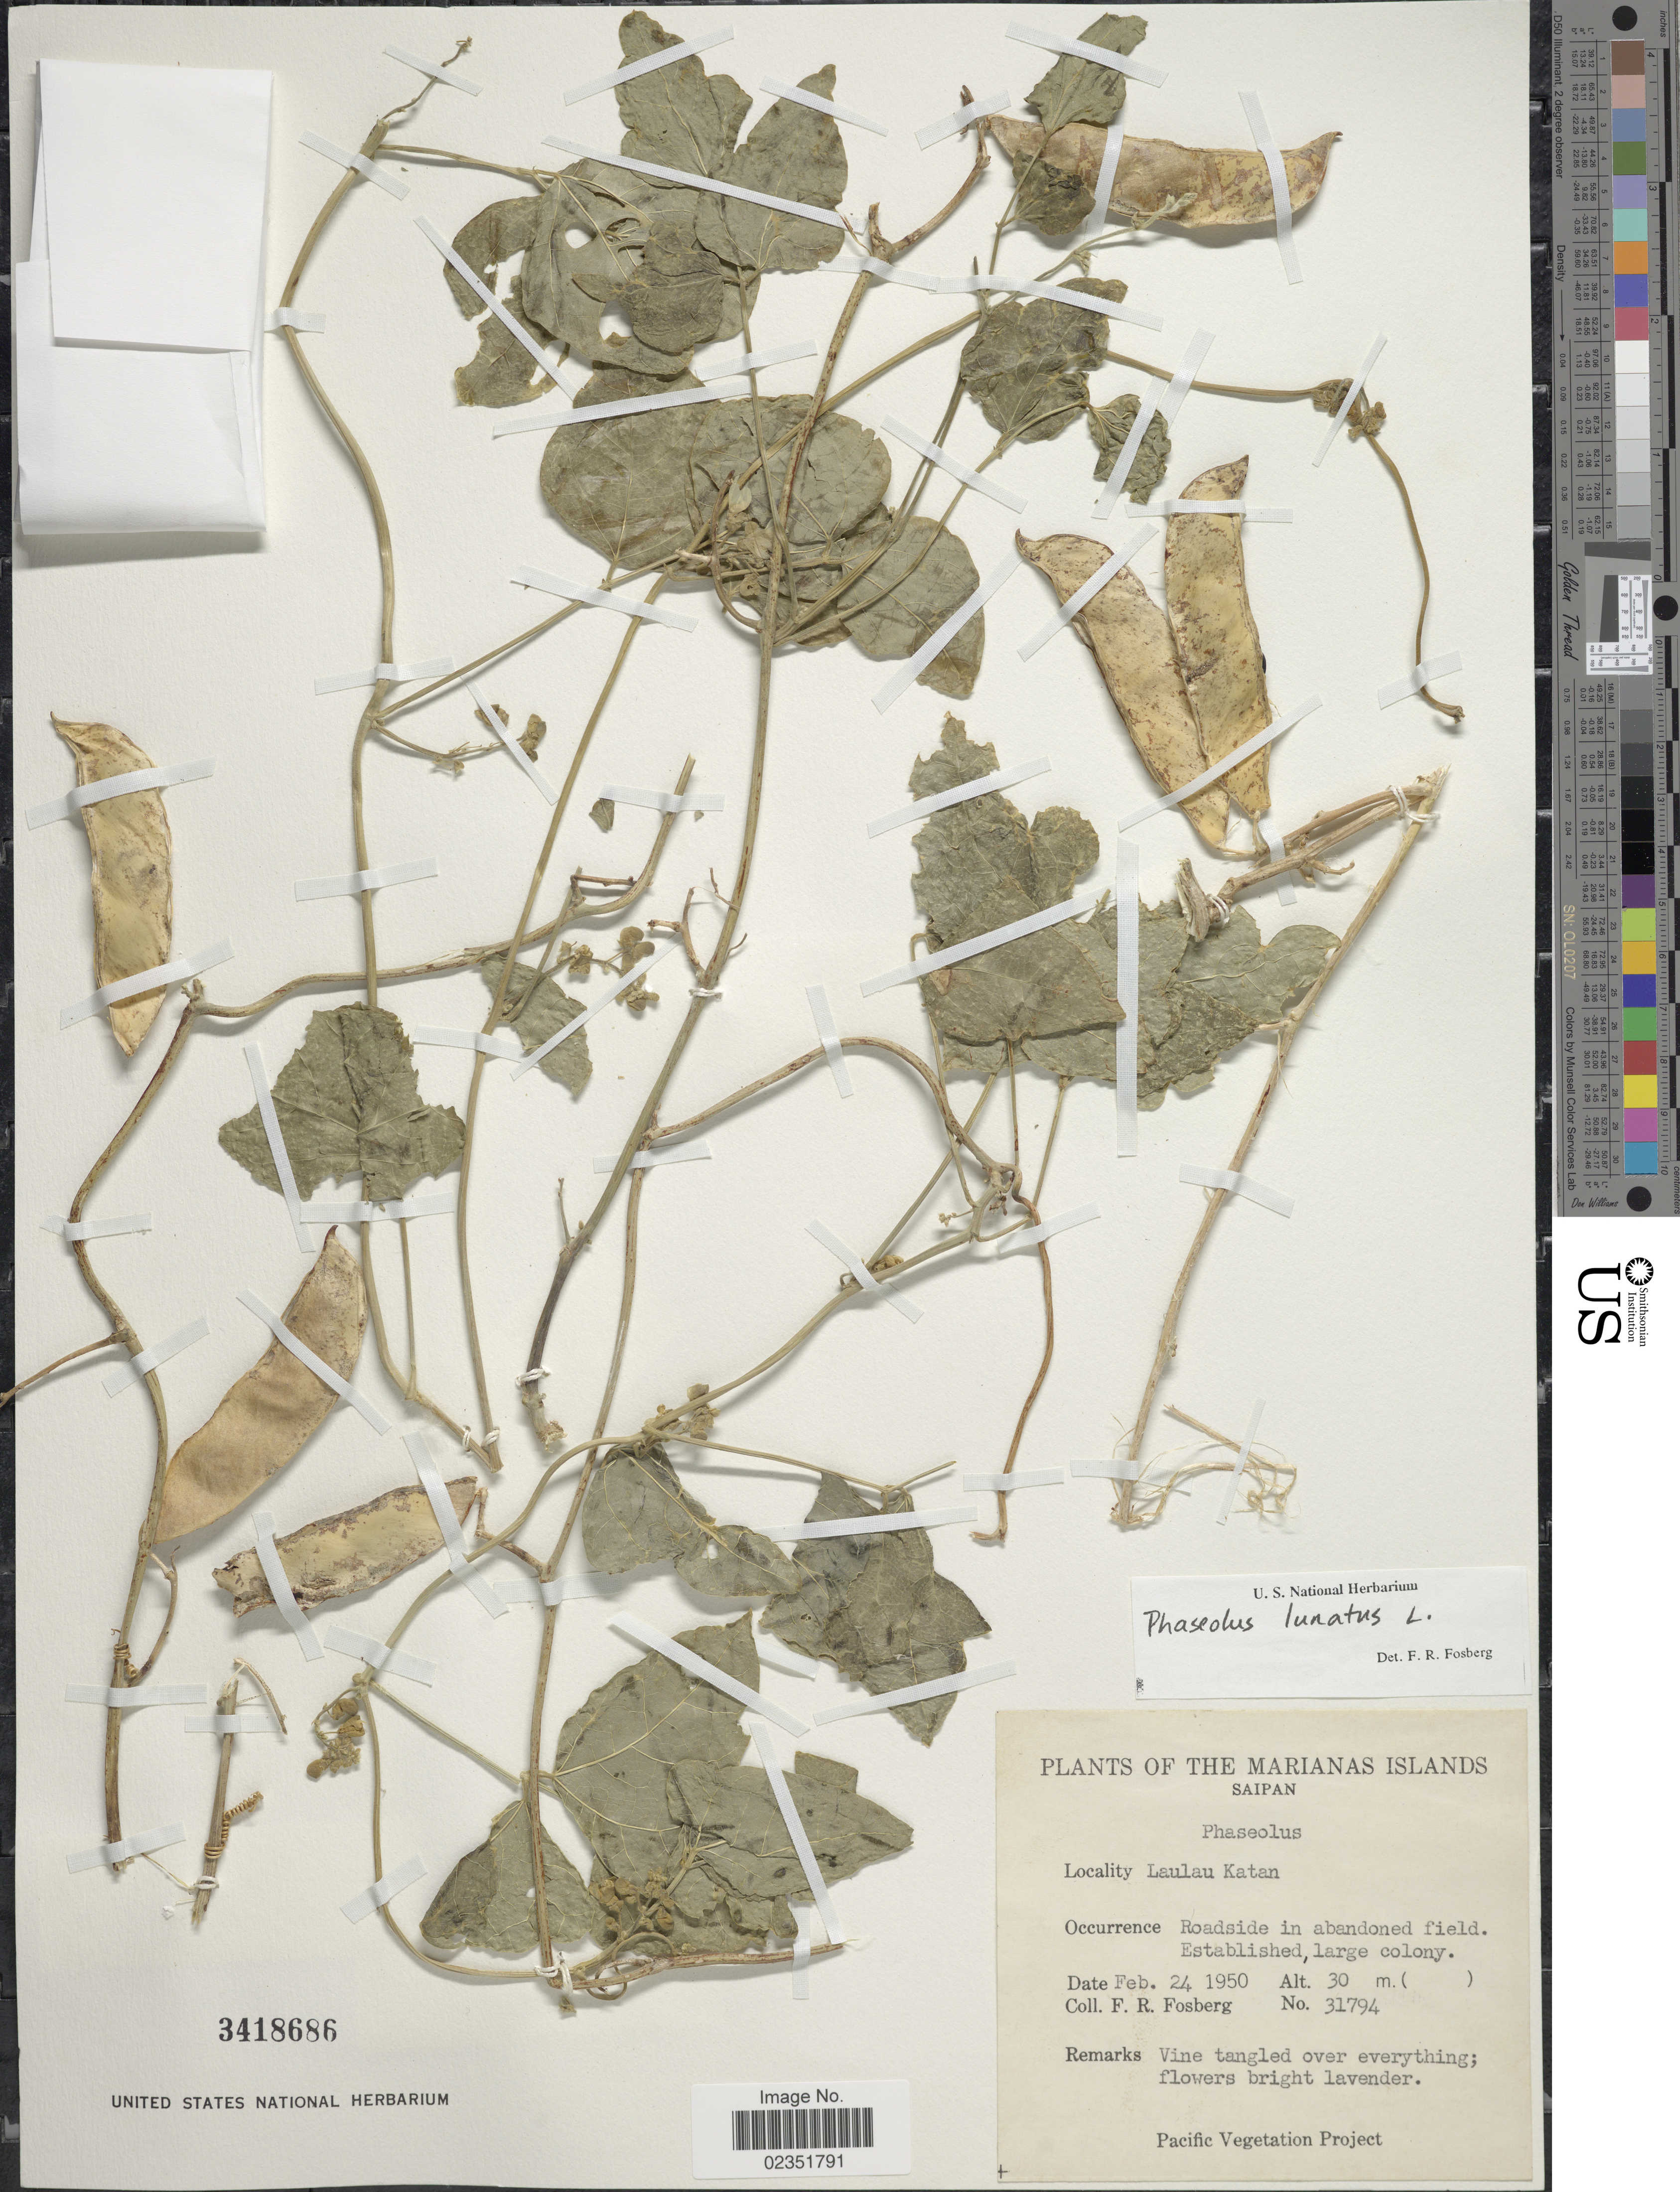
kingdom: Plantae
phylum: Tracheophyta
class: Magnoliopsida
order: Fabales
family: Fabaceae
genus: Phaseolus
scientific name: Phaseolus lunatus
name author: L.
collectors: F. R. Fosberg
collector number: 31794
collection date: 1950-02-24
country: Northern Mariana Islands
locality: The Marianas Islands, Saipan, Laulau Katan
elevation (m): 30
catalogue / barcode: US 3418686